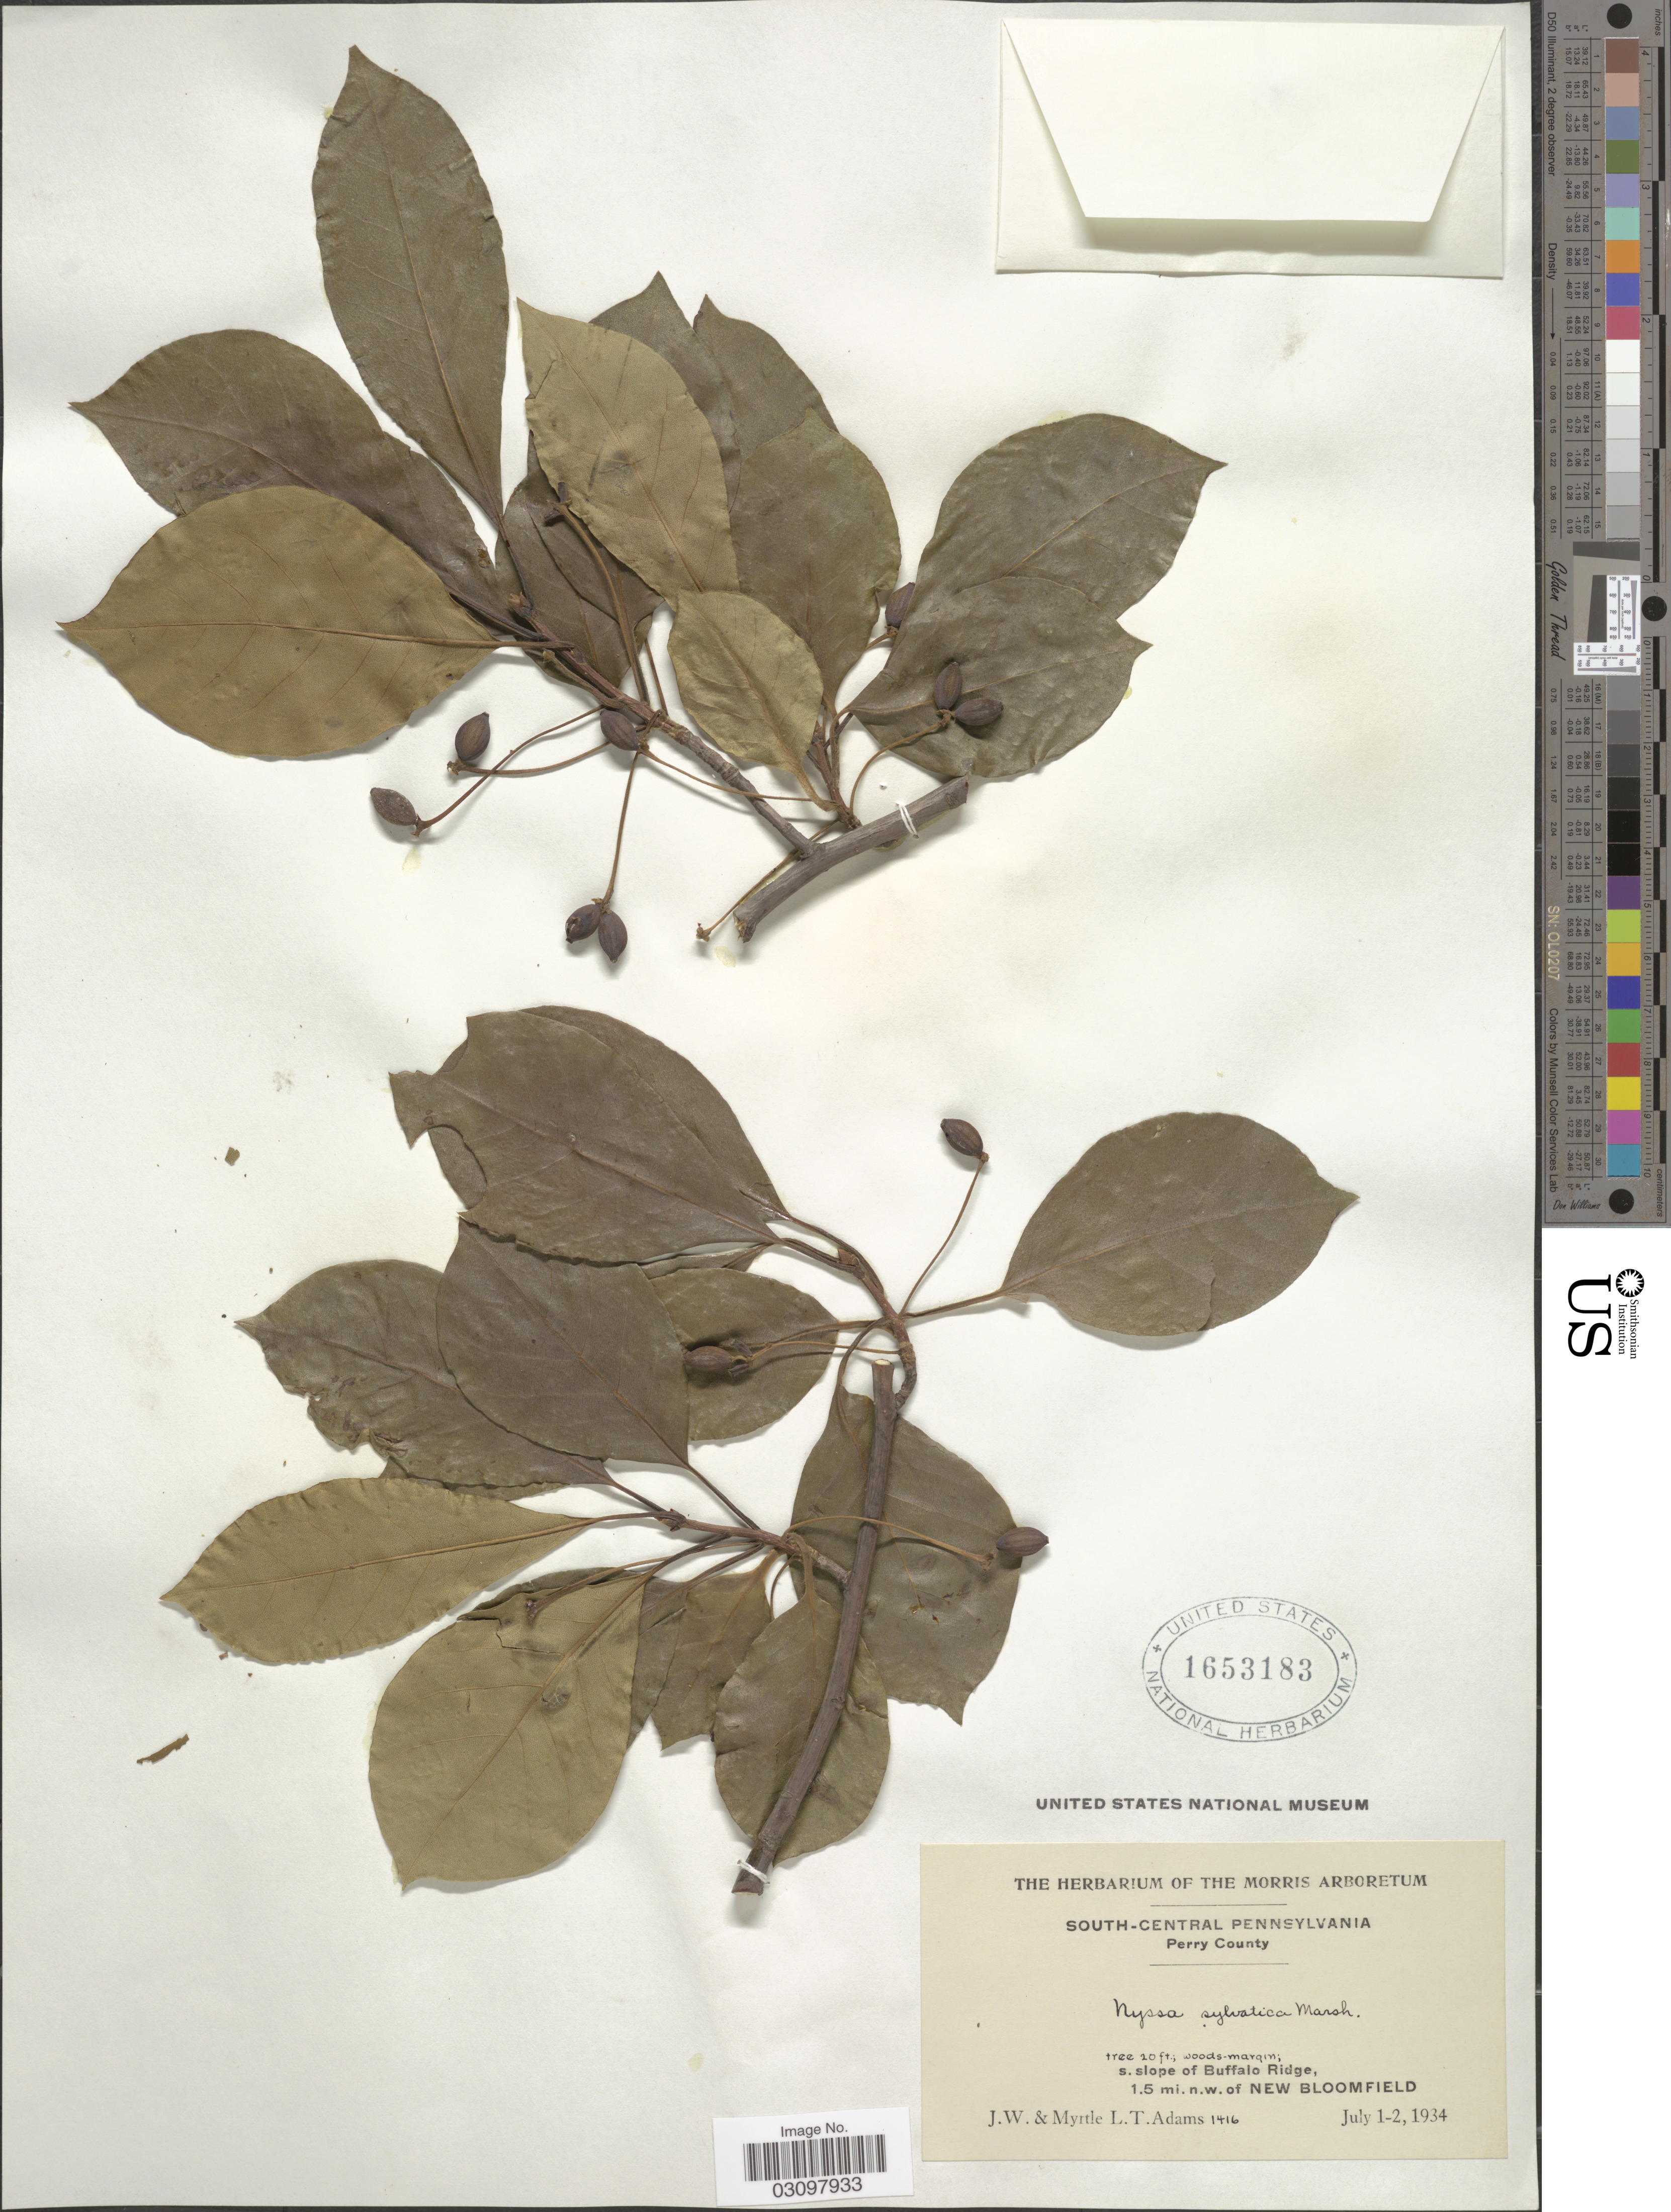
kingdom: Plantae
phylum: Tracheophyta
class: Magnoliopsida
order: Cornales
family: Nyssaceae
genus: Nyssa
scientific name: Nyssa sylvatica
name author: Marshall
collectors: J. Adams & M. Adams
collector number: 1416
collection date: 1934-07-01/1934-07-02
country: United States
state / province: Pennsylvania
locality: South-central Pennsylvania. Perry County. S. slope of Buffalo Ridge, 1.5 mi. n.w. of New Bloomfield.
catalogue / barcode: US 1653183